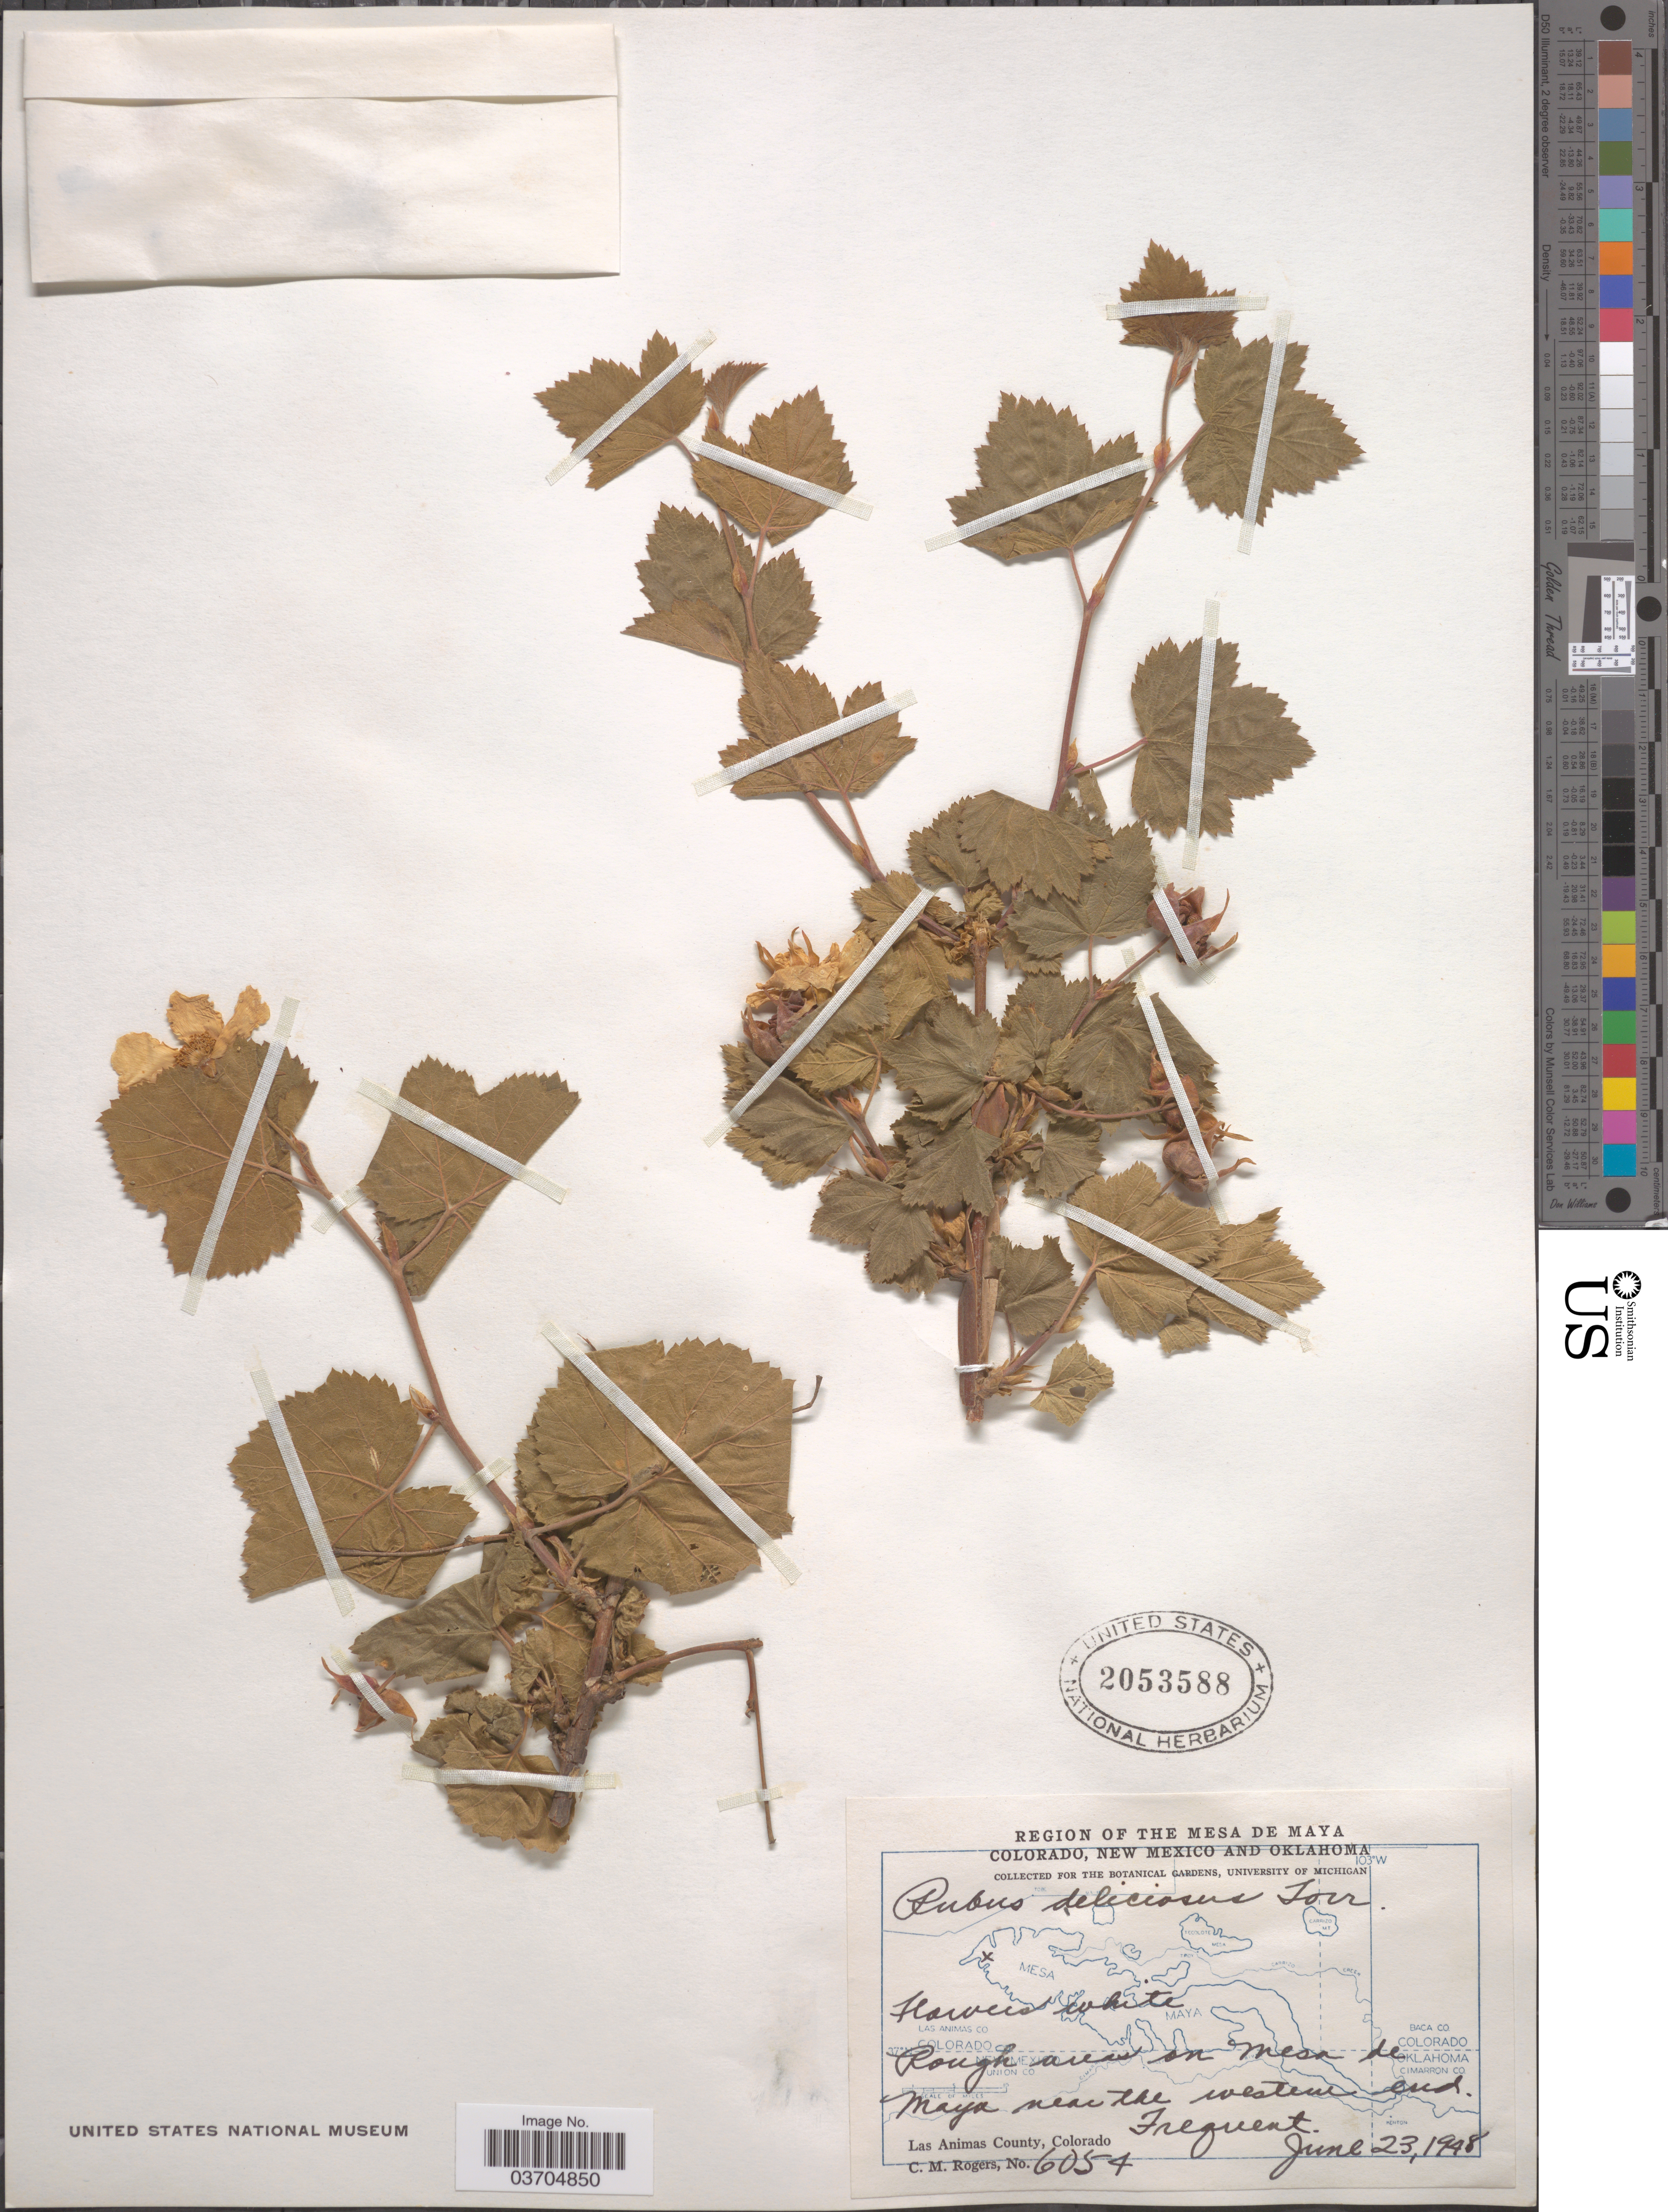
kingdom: Plantae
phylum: Tracheophyta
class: Magnoliopsida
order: Rosales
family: Rosaceae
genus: Rubus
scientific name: Rubus deliciosus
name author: Torr.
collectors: C. M. Rogers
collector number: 6054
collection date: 1948-06-23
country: United States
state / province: Colorado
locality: Region of the Mesa de Maya. Rough area on Mesa de Maya near the western end. Las Animas County.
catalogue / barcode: US 2053588